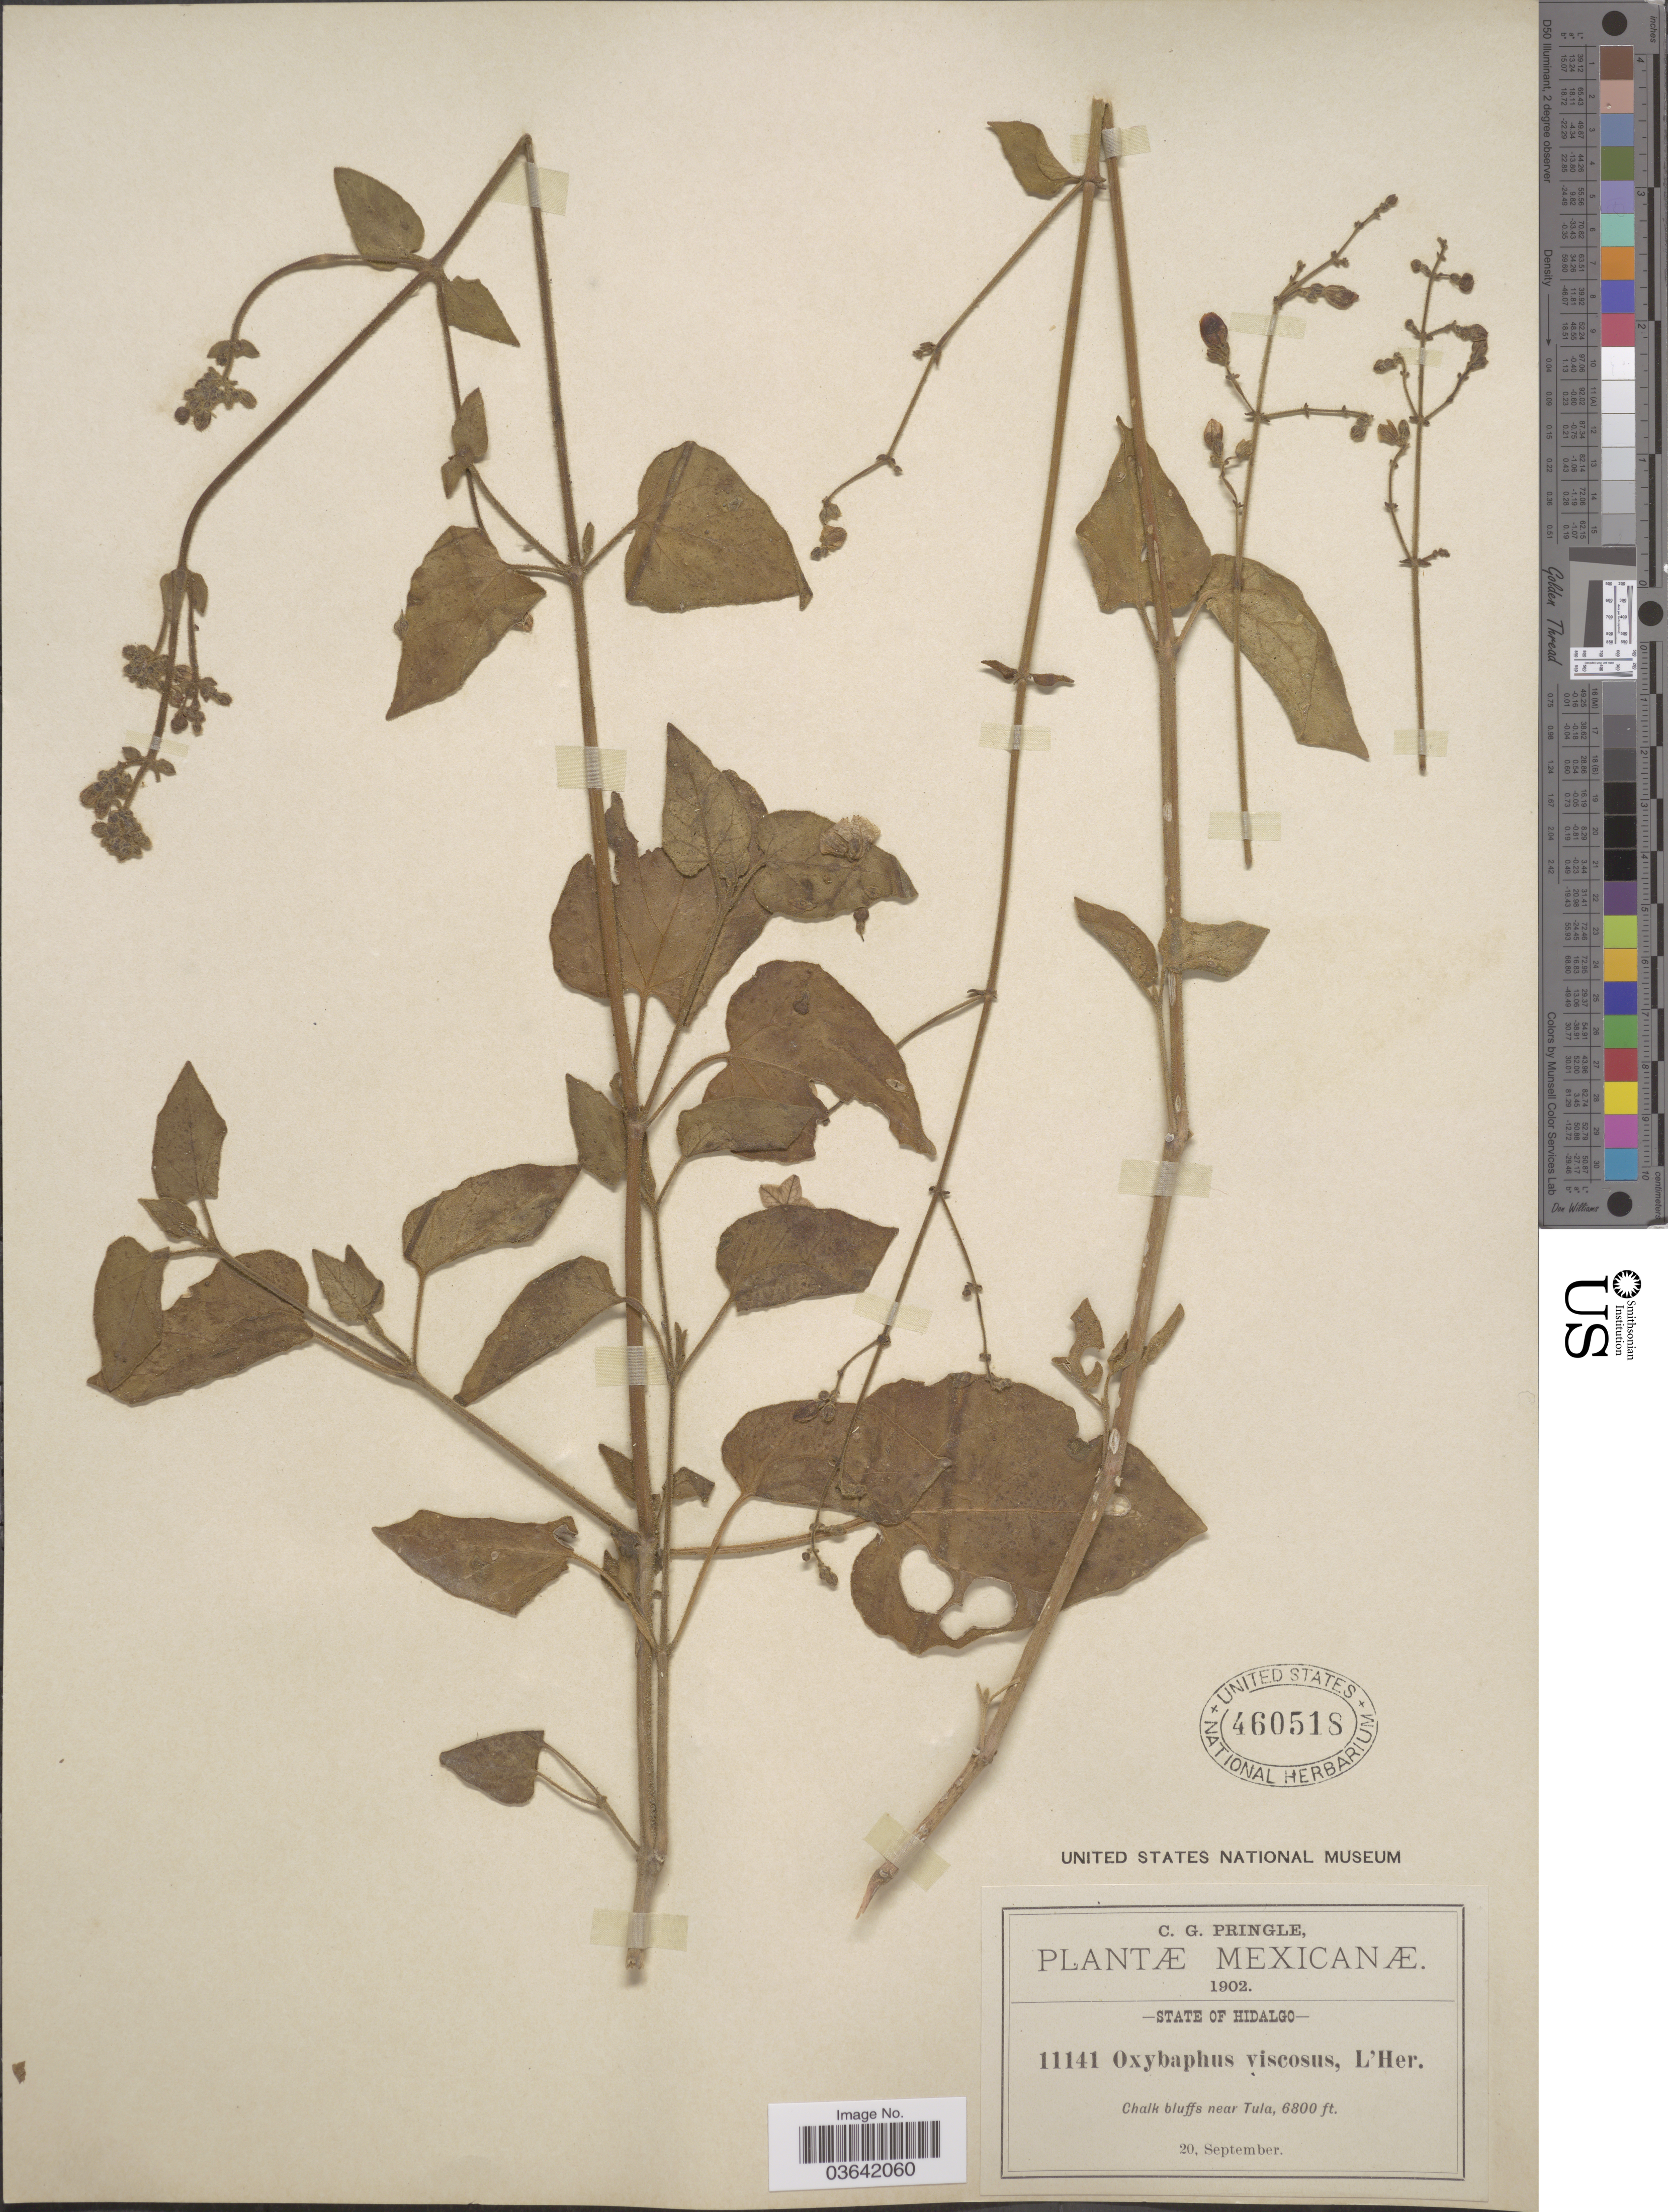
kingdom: Plantae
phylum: Tracheophyta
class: Magnoliopsida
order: Caryophyllales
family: Nyctaginaceae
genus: Mirabilis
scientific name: Mirabilis viscosa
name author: Cav.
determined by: Strong, Mark T., (BOT), Smithsonian Institution - National Museum of Natural History (UNITED STATES)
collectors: C. G. Pringle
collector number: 11141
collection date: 1902-09-20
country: Mexico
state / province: Hidalgo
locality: Chalk bluffs near Tula.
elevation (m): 2073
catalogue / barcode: US 460518